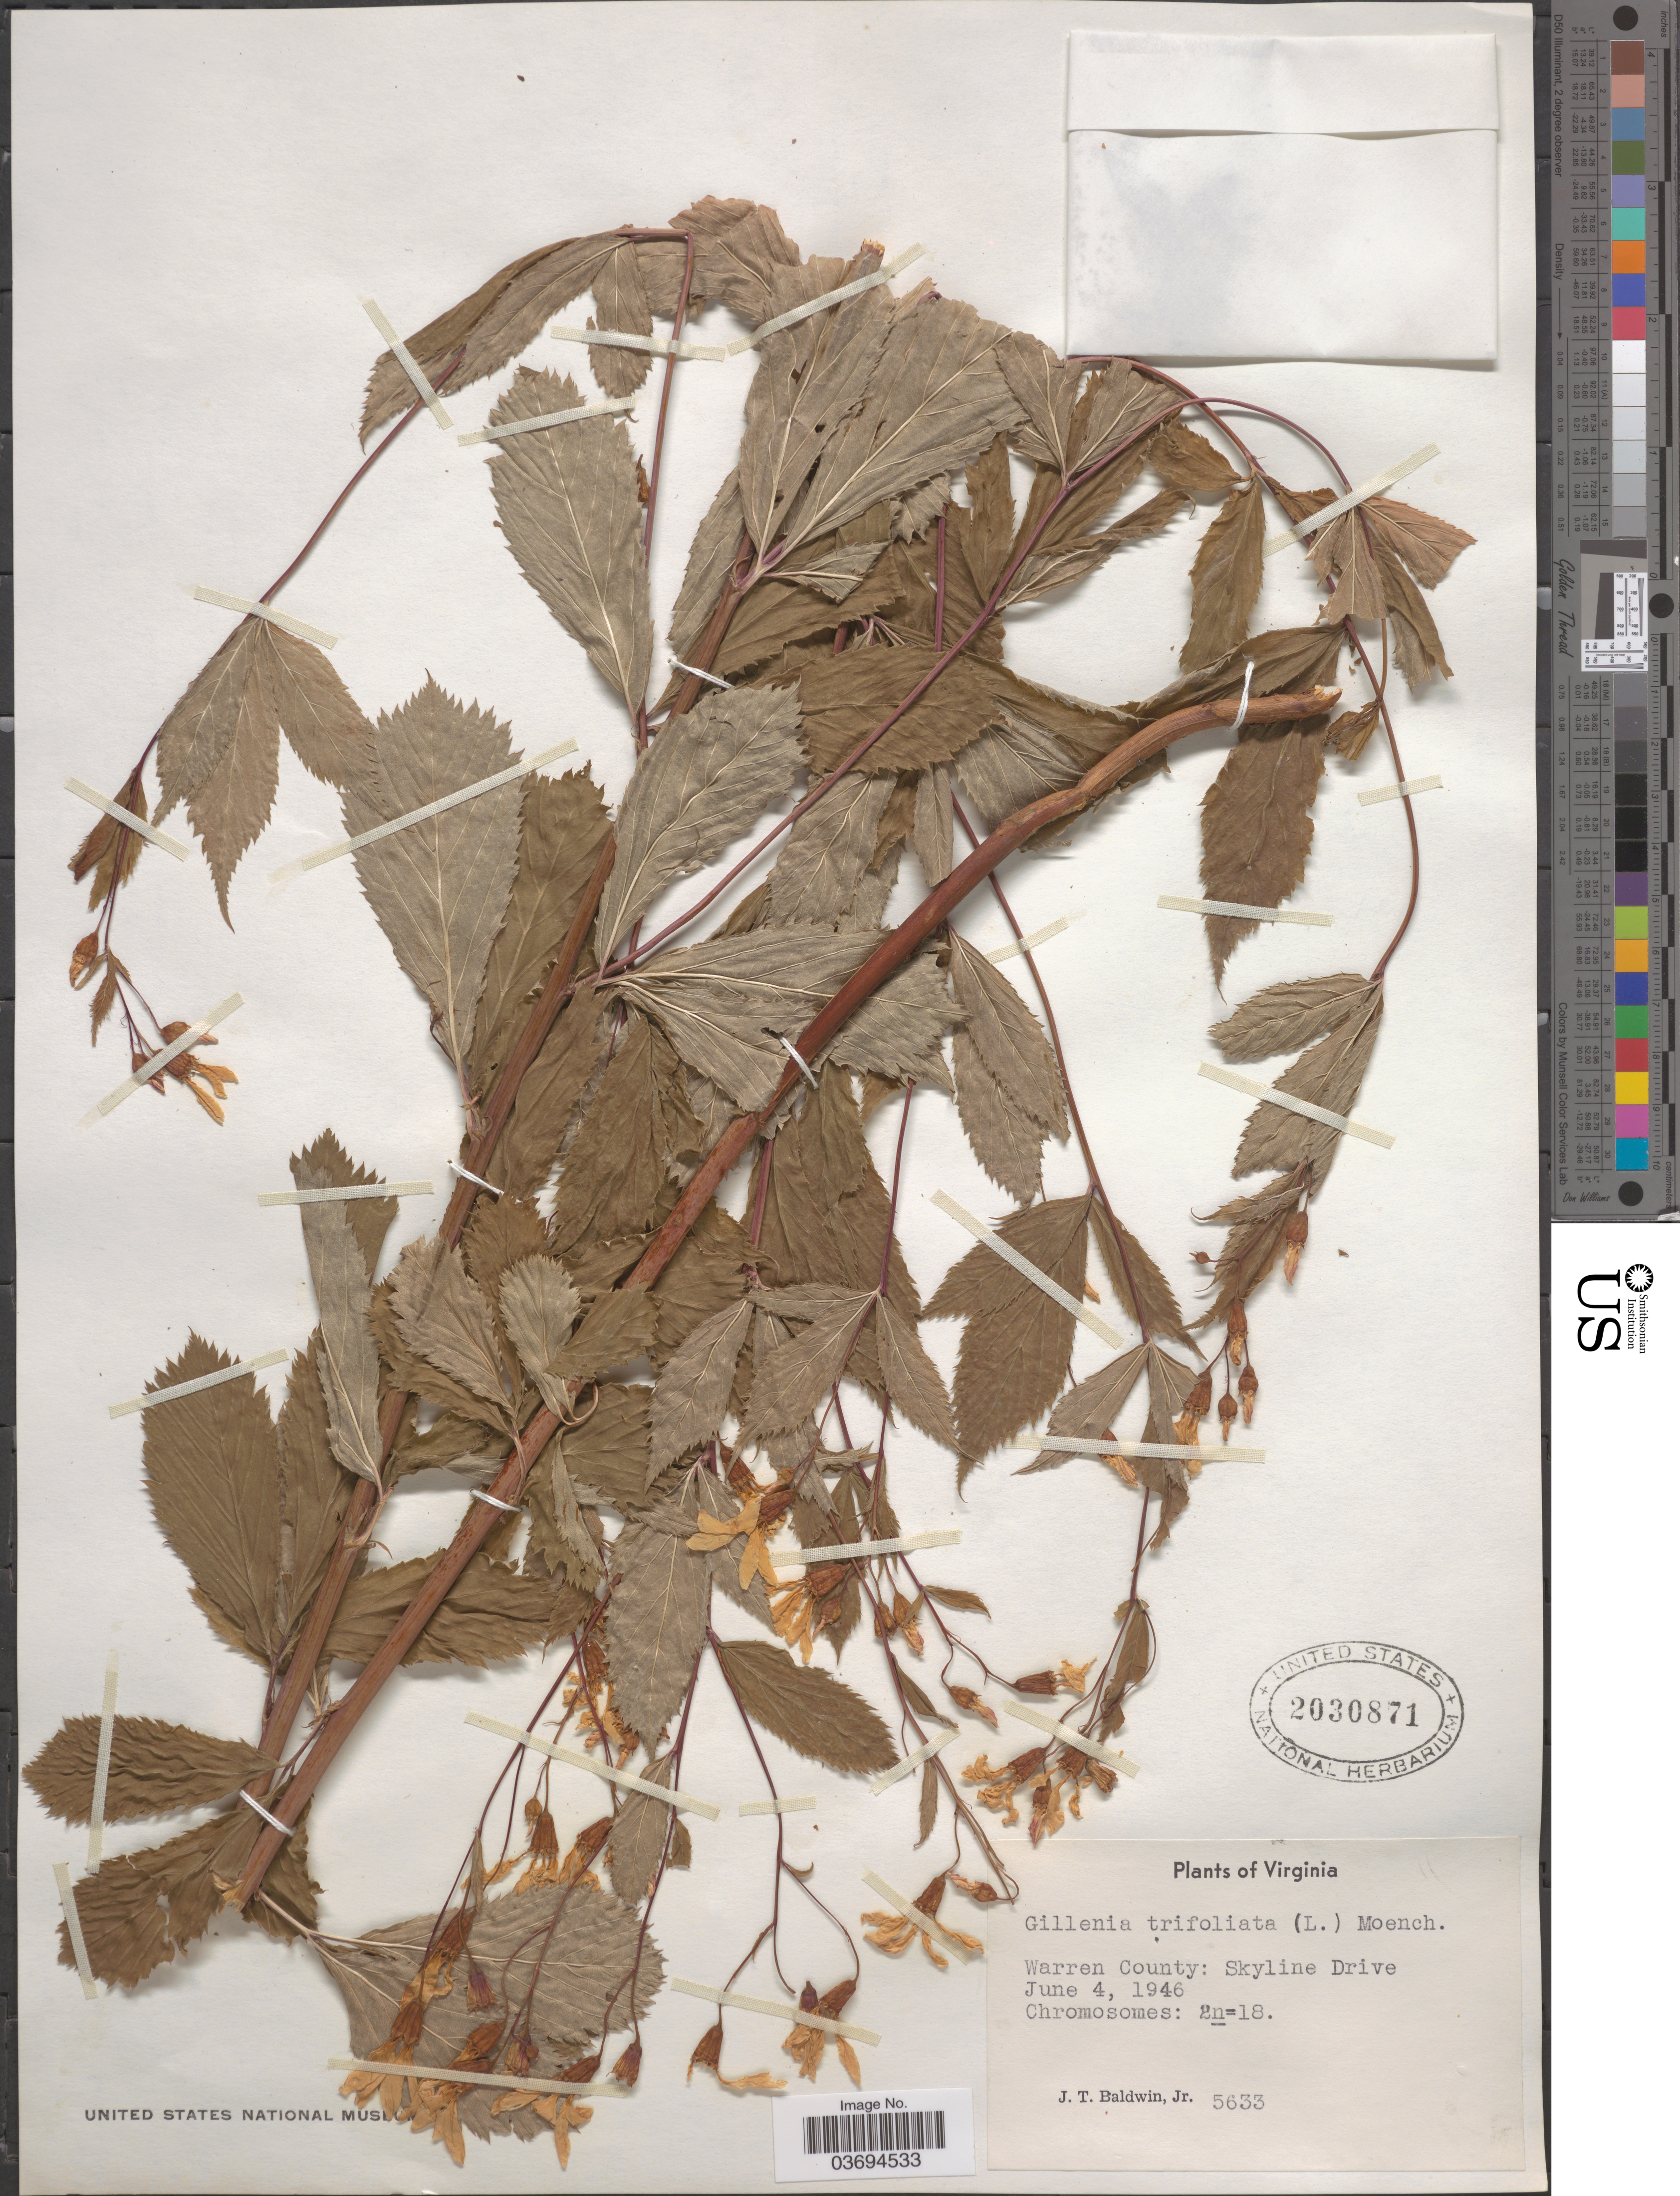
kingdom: Plantae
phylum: Tracheophyta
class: Magnoliopsida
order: Rosales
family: Rosaceae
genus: Gillenia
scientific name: Gillenia trifoliata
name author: (L.) Moench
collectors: J. T. Baldwin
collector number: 5633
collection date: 1946-06-04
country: United States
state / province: Virginia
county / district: Warren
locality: Warren County: Skyline Drive.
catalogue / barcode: US 2030871